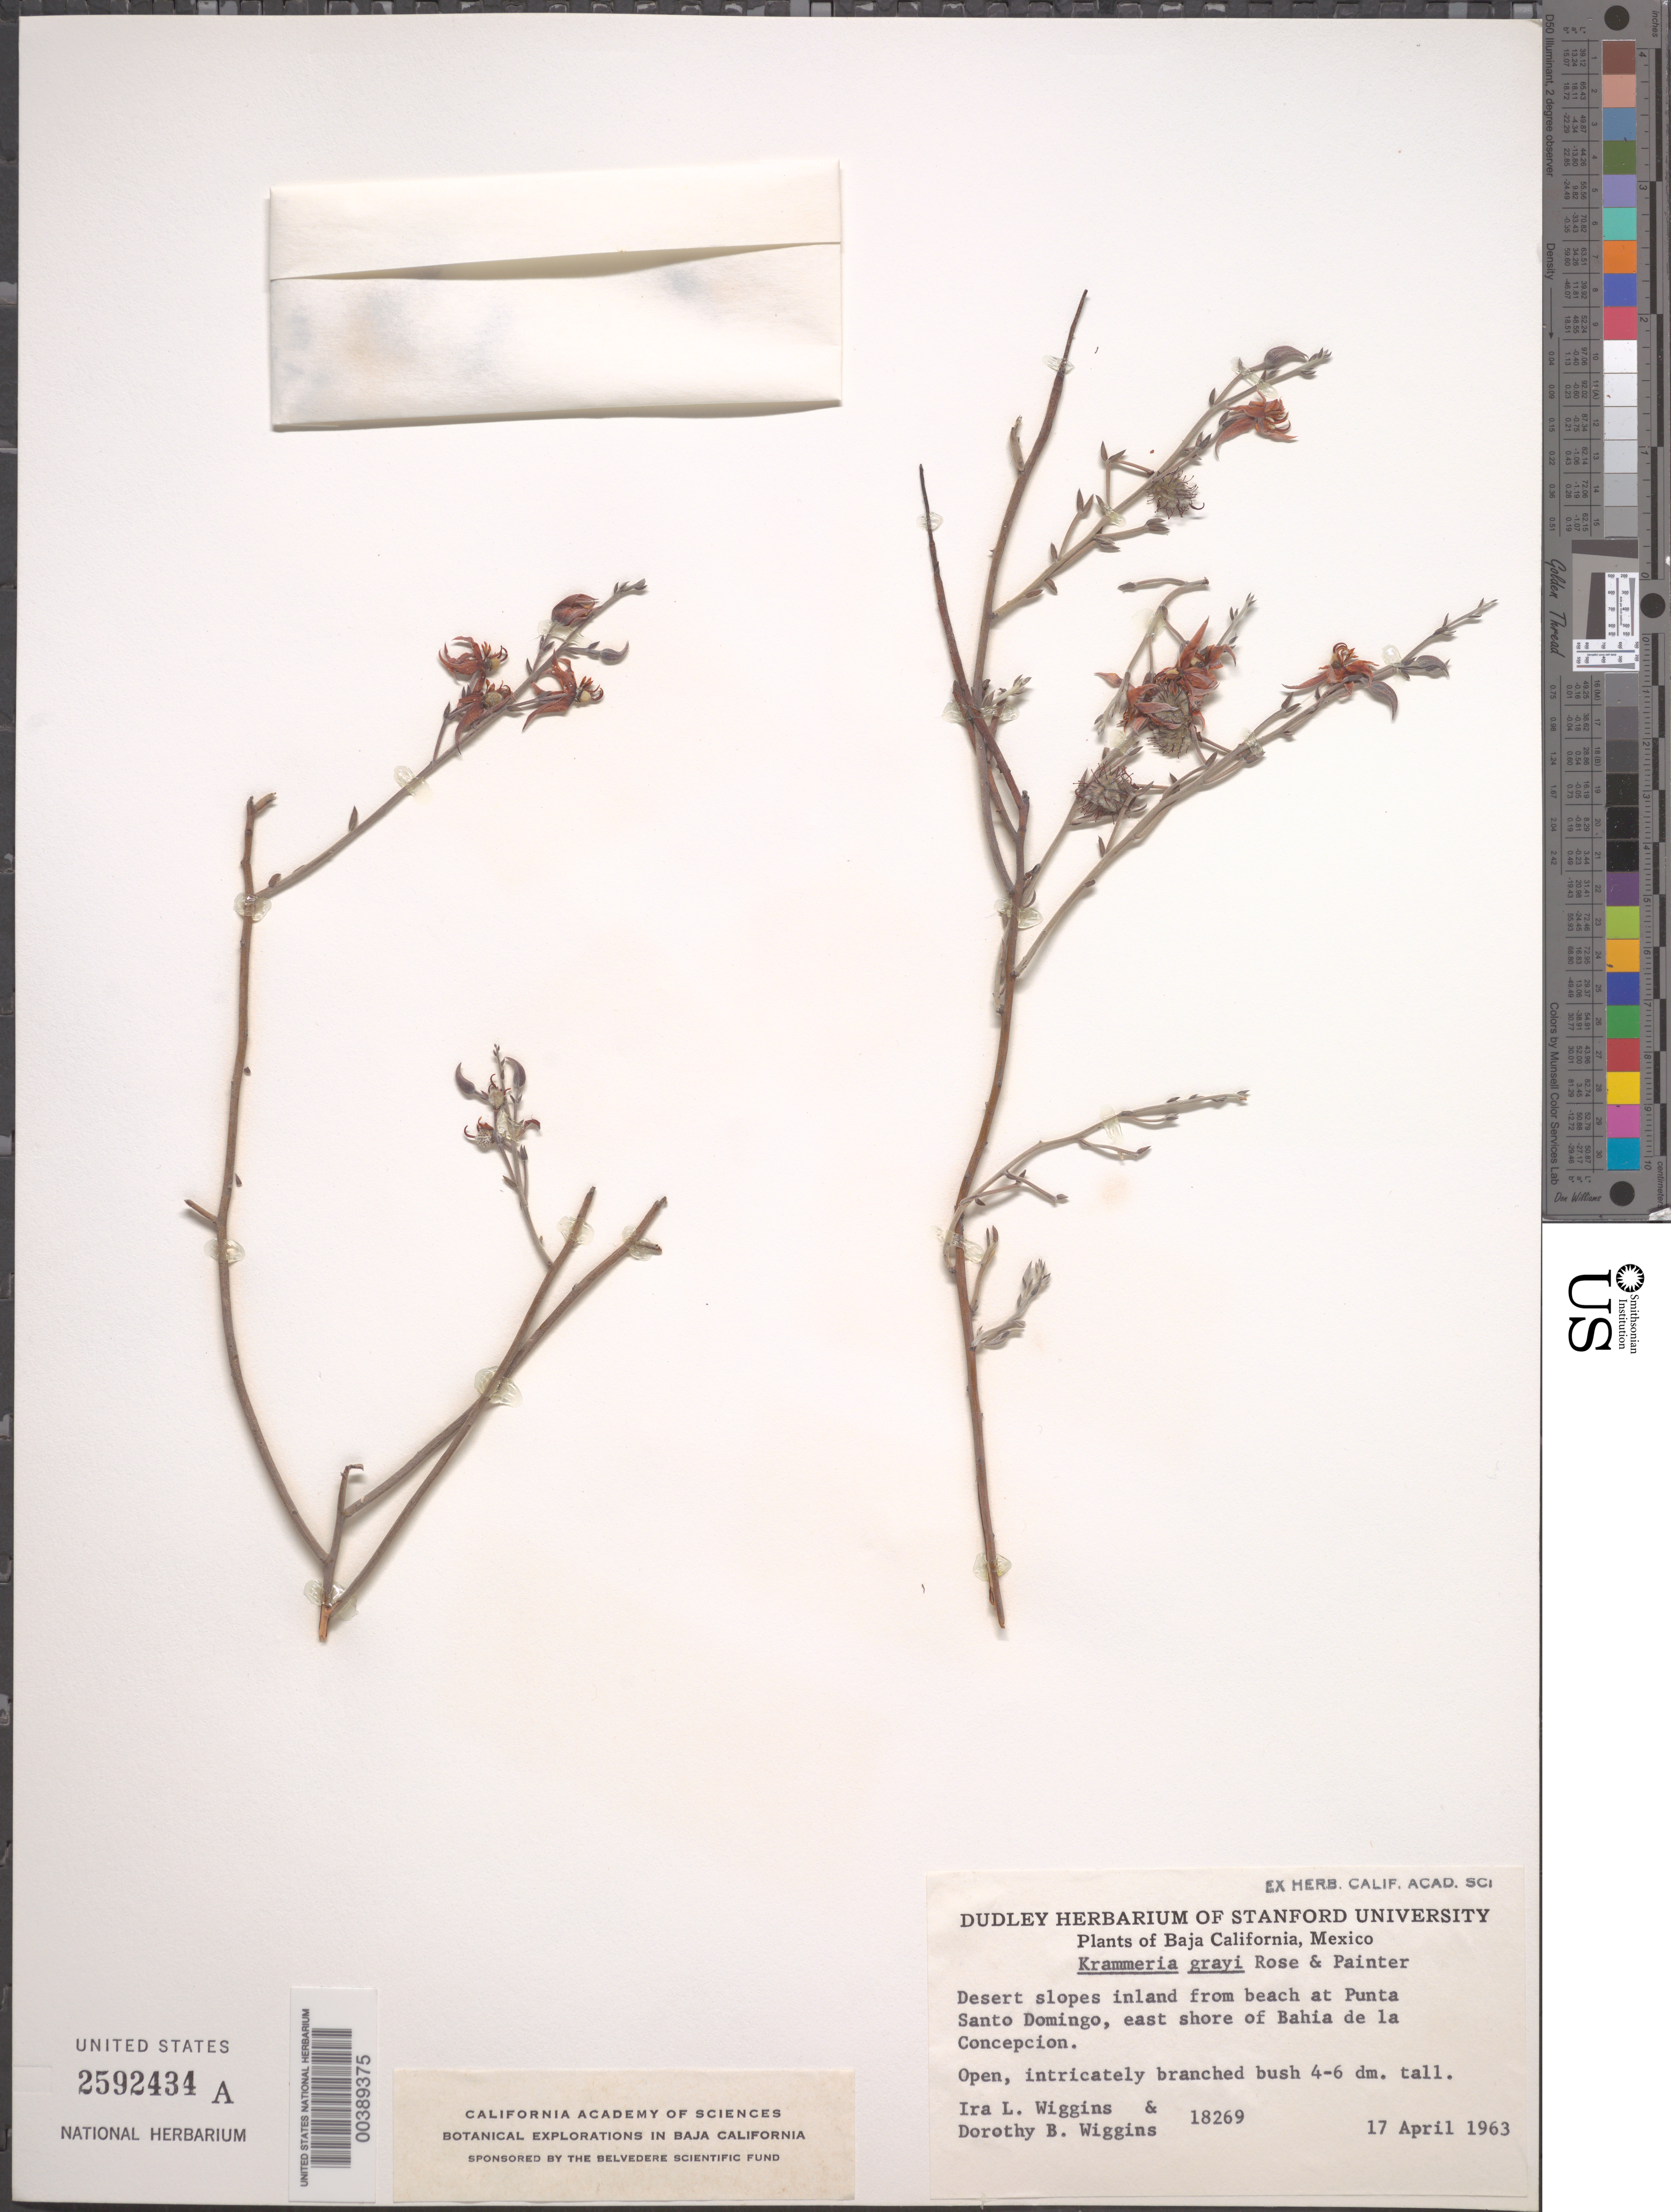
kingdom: Plantae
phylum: Tracheophyta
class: Magnoliopsida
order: Zygophyllales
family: Krameriaceae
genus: Krameria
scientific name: Krameria grayi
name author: Rose & J.H. Painter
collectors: I. L. Wiggins & D. B. Wiggins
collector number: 18269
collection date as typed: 17 Apr 1963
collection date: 1963-04-17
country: Mexico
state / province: Baja California Sur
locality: Beach at Punta Santo Domingo, E shore of Bahia de La Concepcion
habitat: Desert slopes inland from beach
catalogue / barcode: US 2592434A